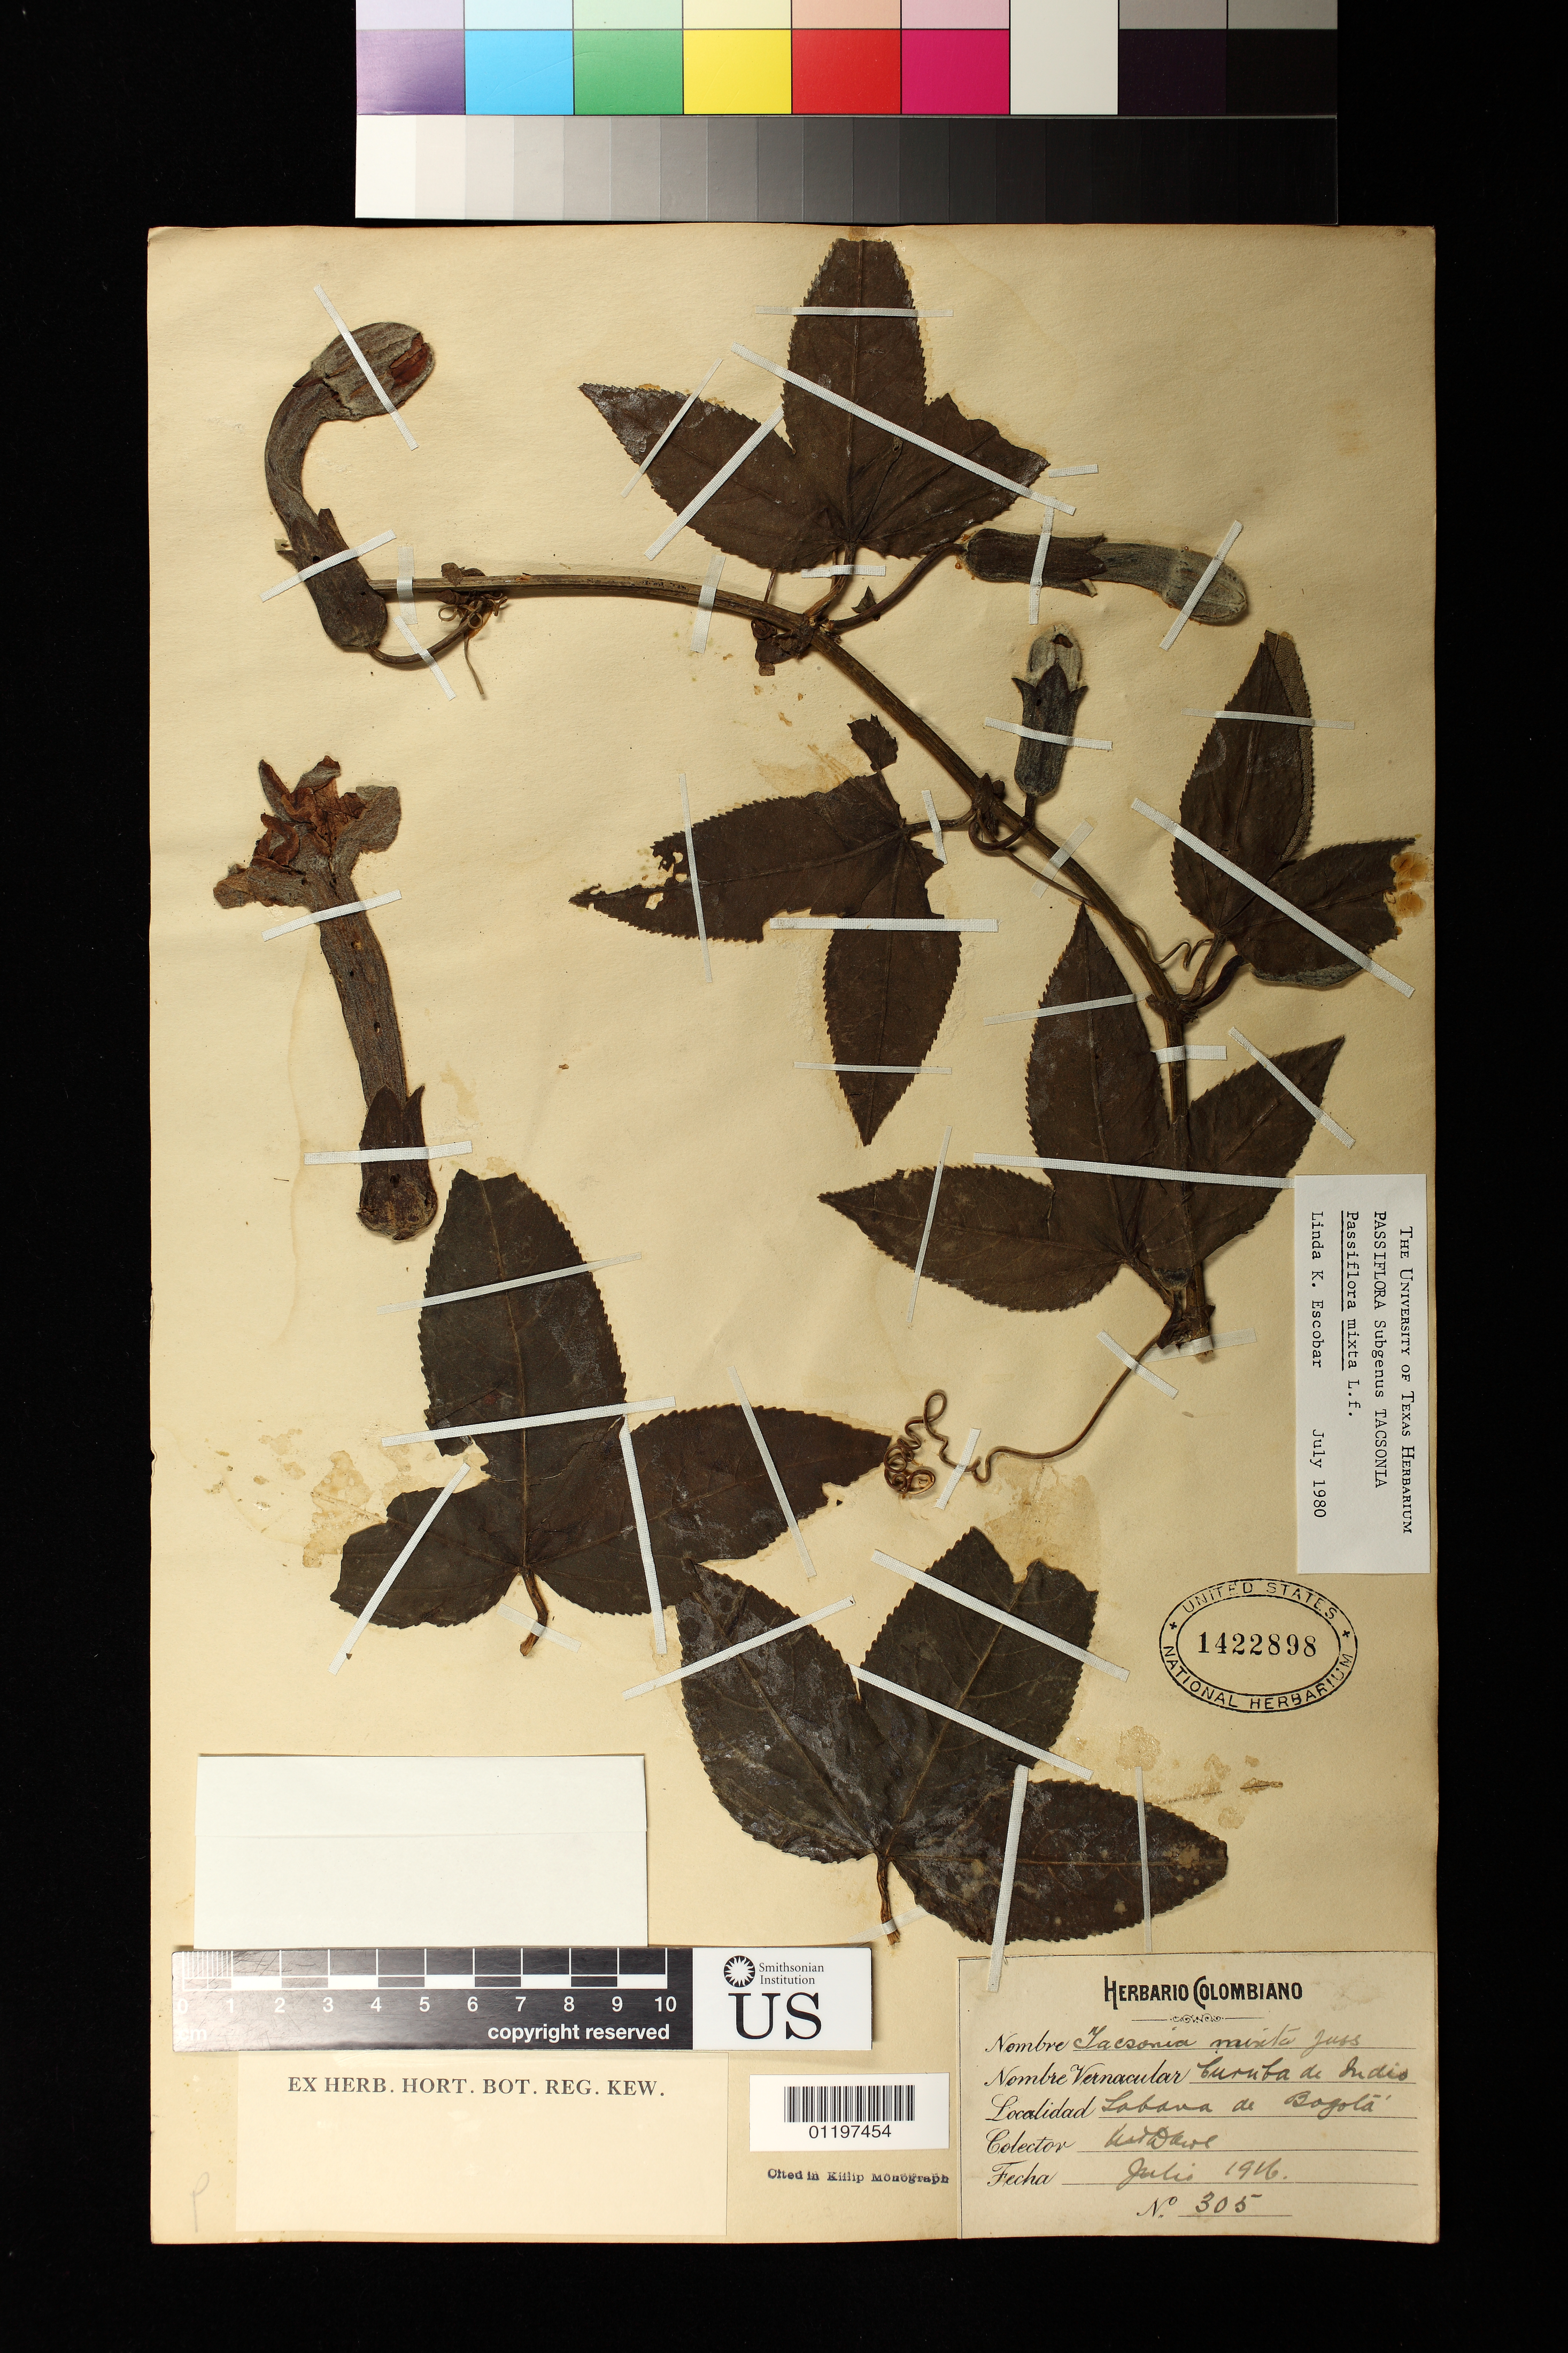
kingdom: Plantae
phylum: Tracheophyta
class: Magnoliopsida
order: Malpighiales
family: Passifloraceae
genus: Passiflora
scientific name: Passiflora mixta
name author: L. f.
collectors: M. T. Dawe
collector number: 305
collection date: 1946-07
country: Colombia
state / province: Bogota D.C.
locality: Labana de Bogota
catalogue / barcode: US 1422898